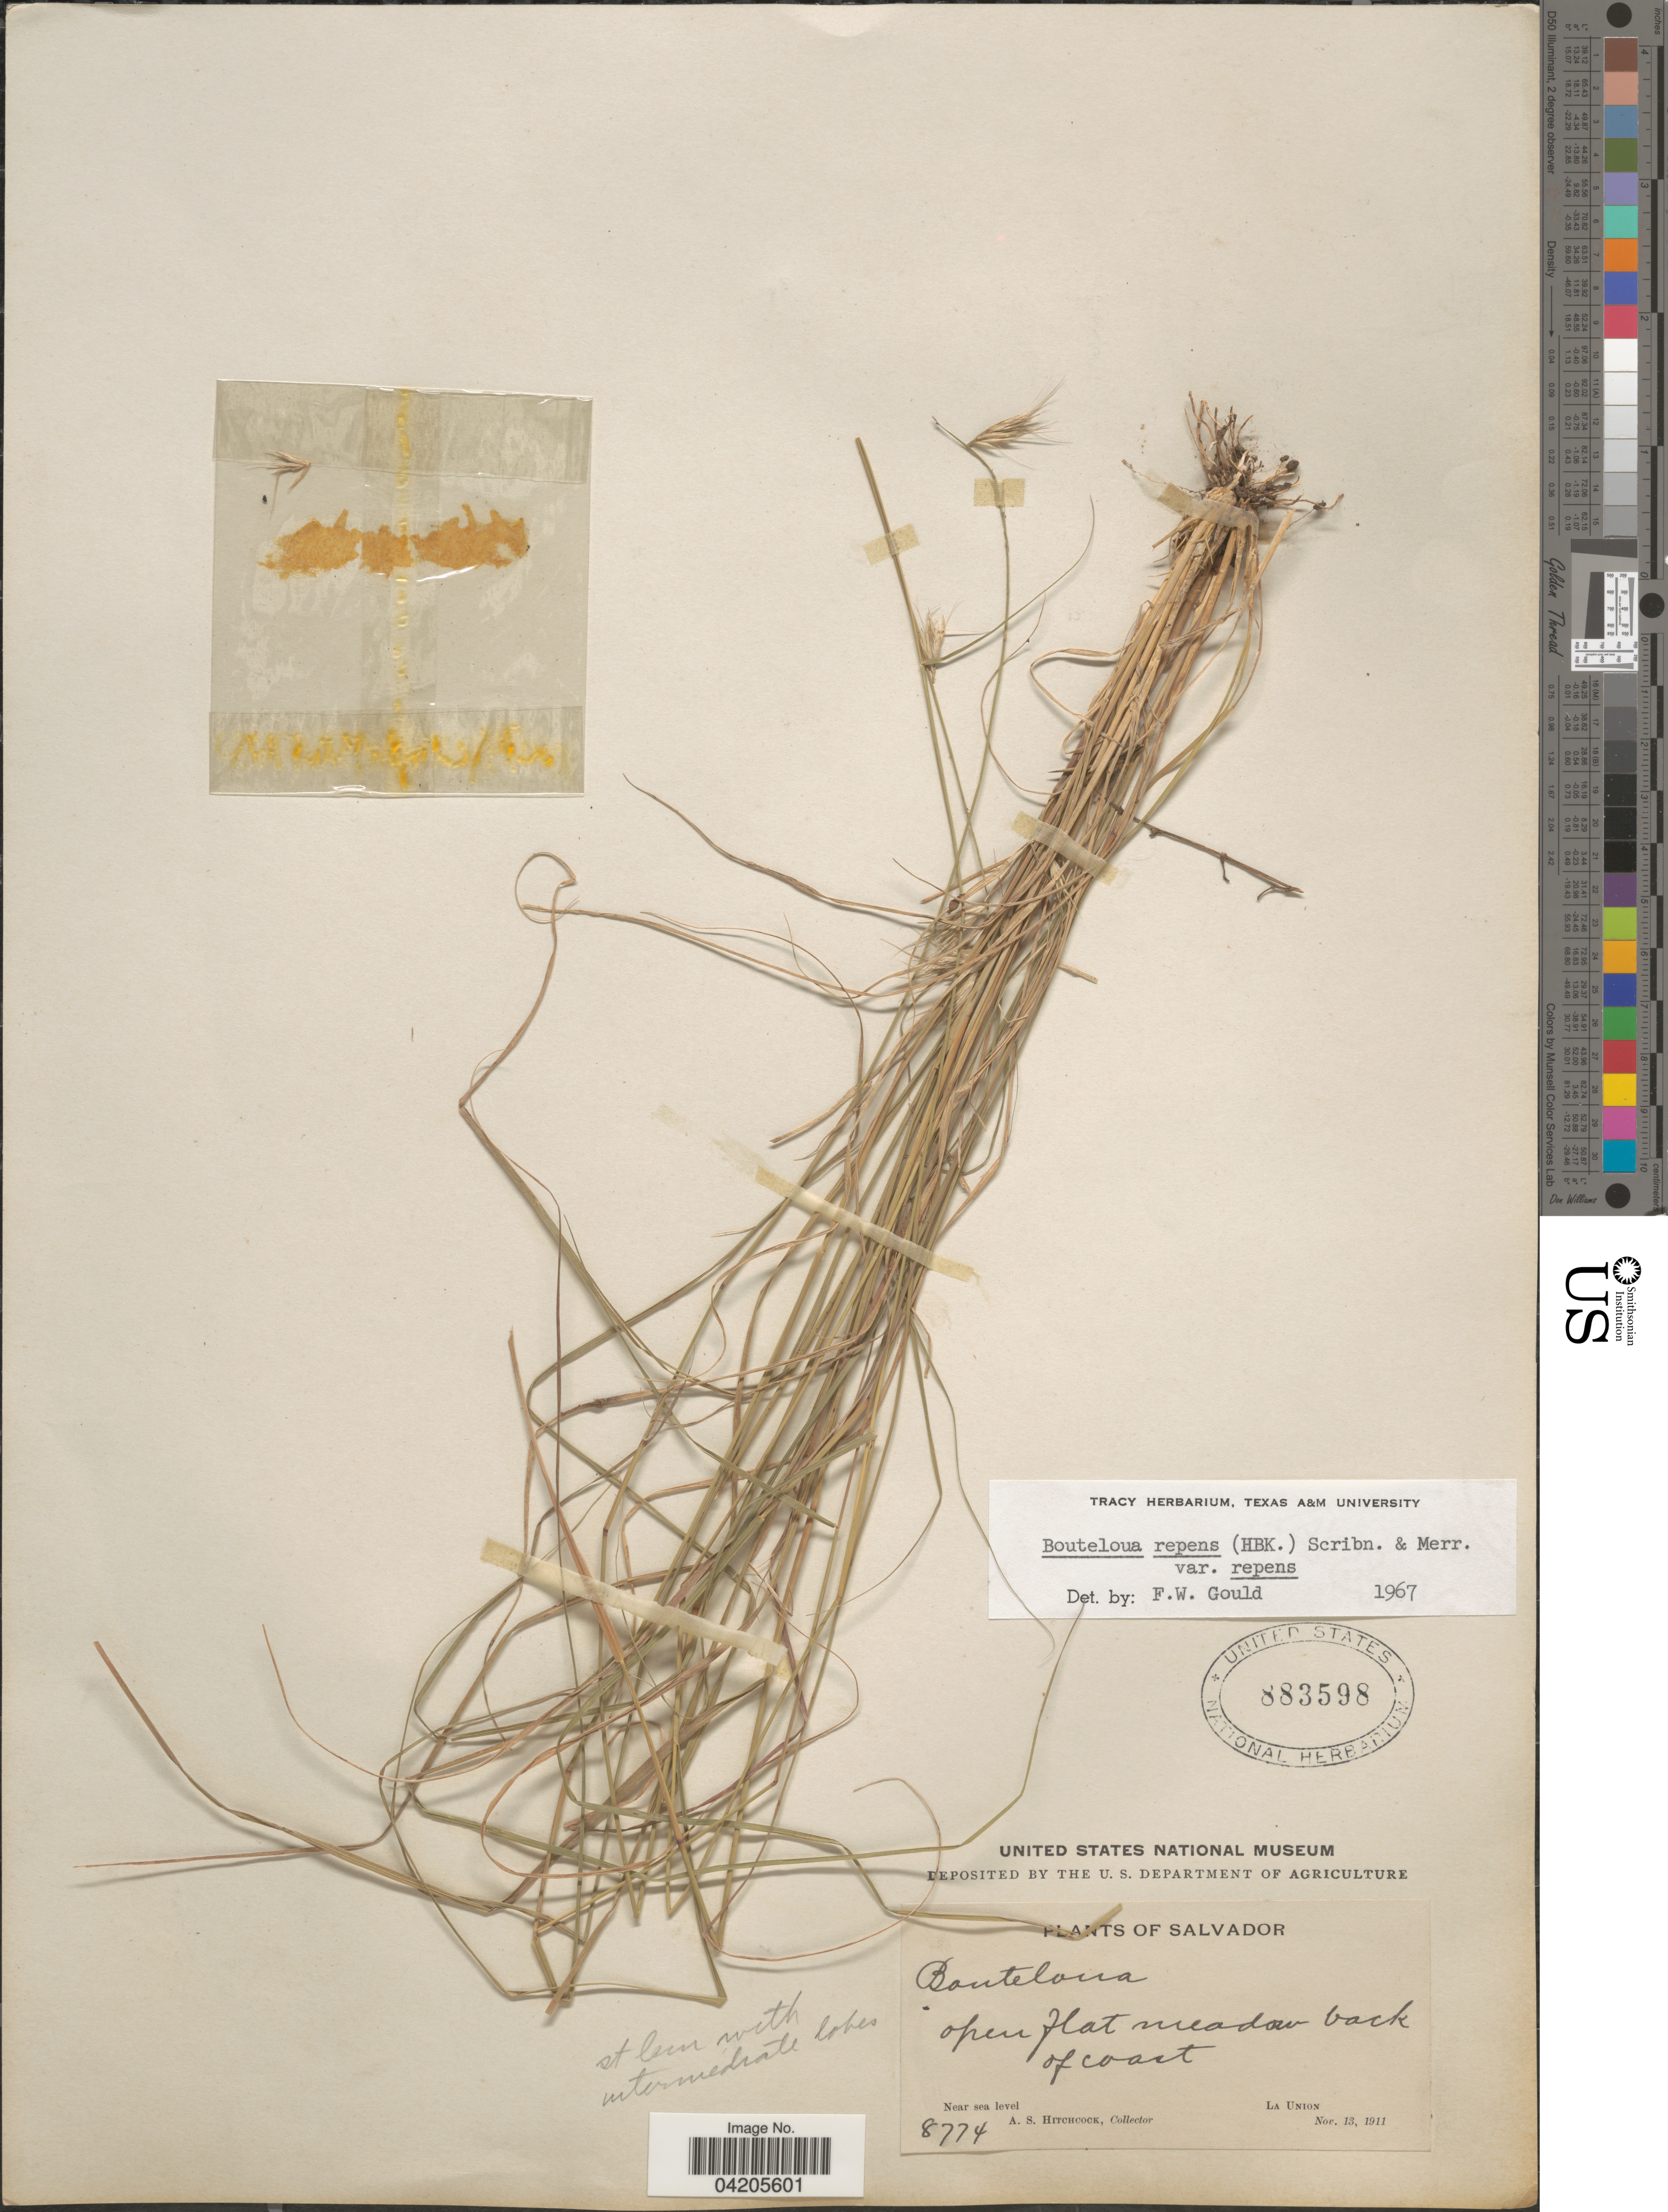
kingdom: Plantae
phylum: Tracheophyta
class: Liliopsida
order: Poales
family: Poaceae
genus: Bouteloua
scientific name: Bouteloua repens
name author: (Kunth) Scribn. & Merr.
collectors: A. S. Hitchcock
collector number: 8774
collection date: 1911-11-13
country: El Salvador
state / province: La Union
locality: Open flat meadow back of coast.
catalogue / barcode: US 883598